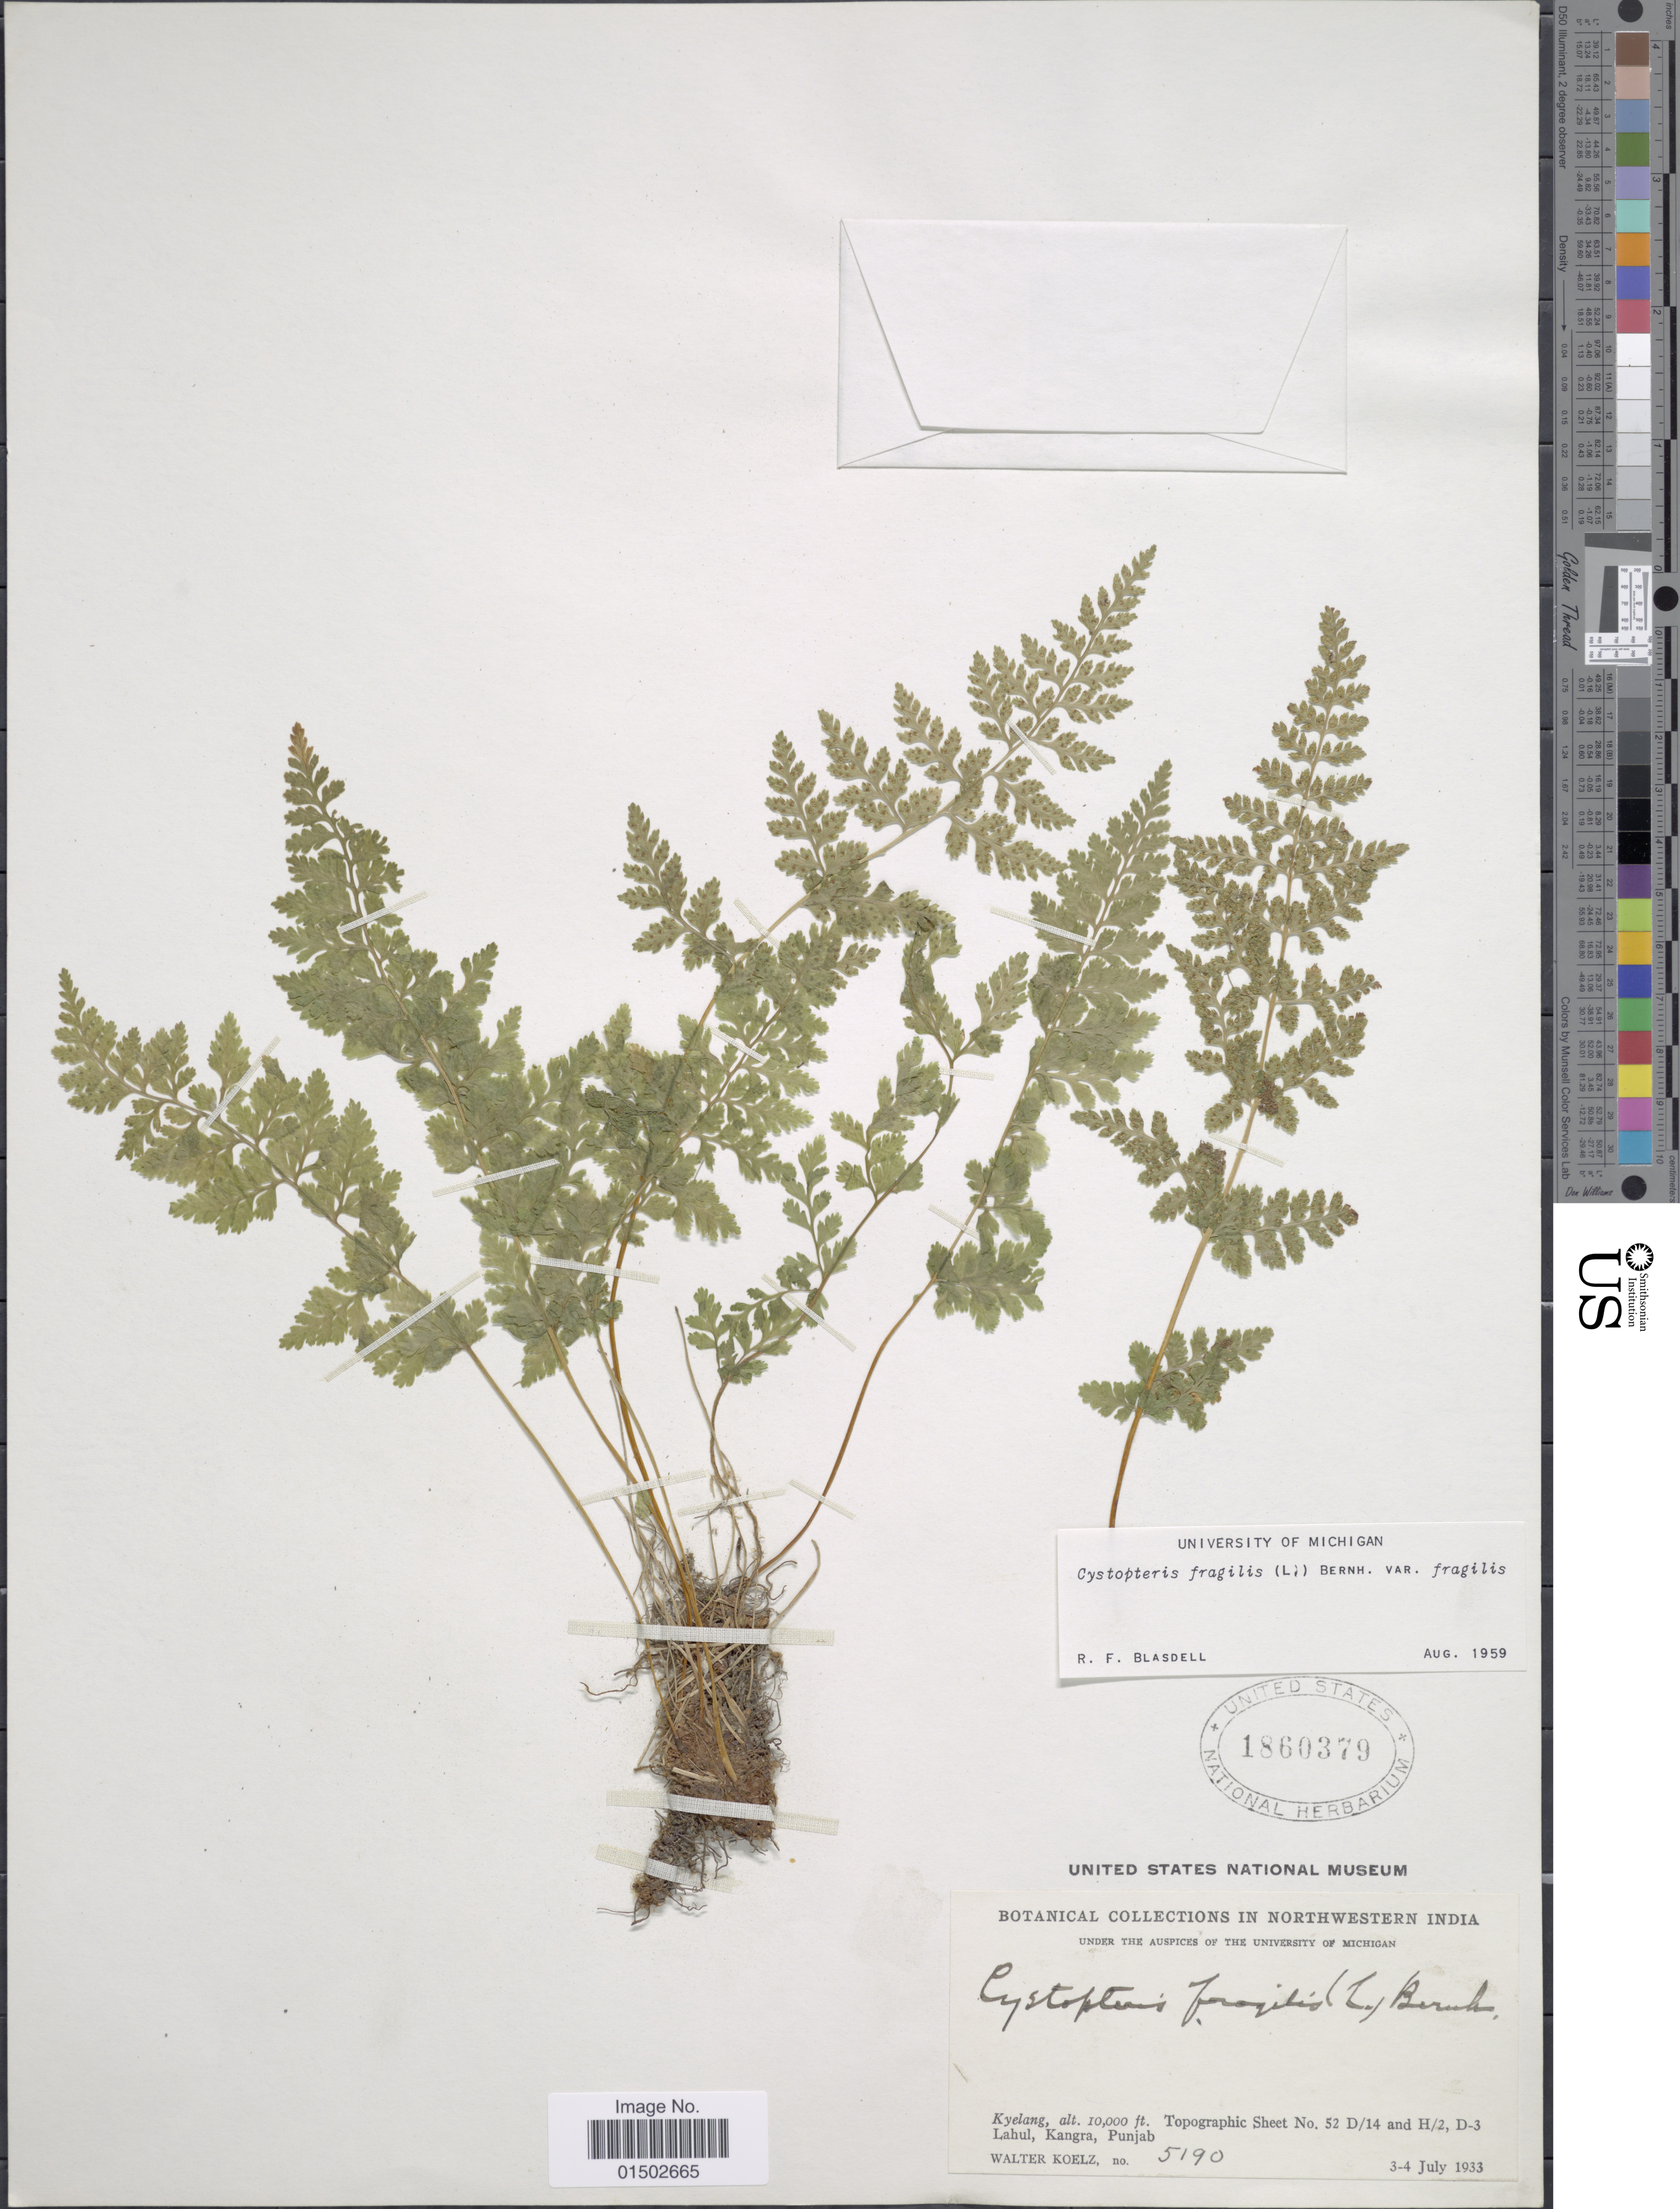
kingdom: Plantae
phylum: Tracheophyta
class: Polypodiopsida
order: Polypodiales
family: Cystopteridaceae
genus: Cystopteris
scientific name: Cystopteris fragilis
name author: (L.) Bernh.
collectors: W. N. Koelz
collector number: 5190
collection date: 1933-07-03/1933-07-04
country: India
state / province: Punjab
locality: Northwestern India, Kyelang, Topographic Sheet No. 52 D/14 and H/2, D-3, Lahul, Kangra, Punjab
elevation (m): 3048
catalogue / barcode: US 1860379